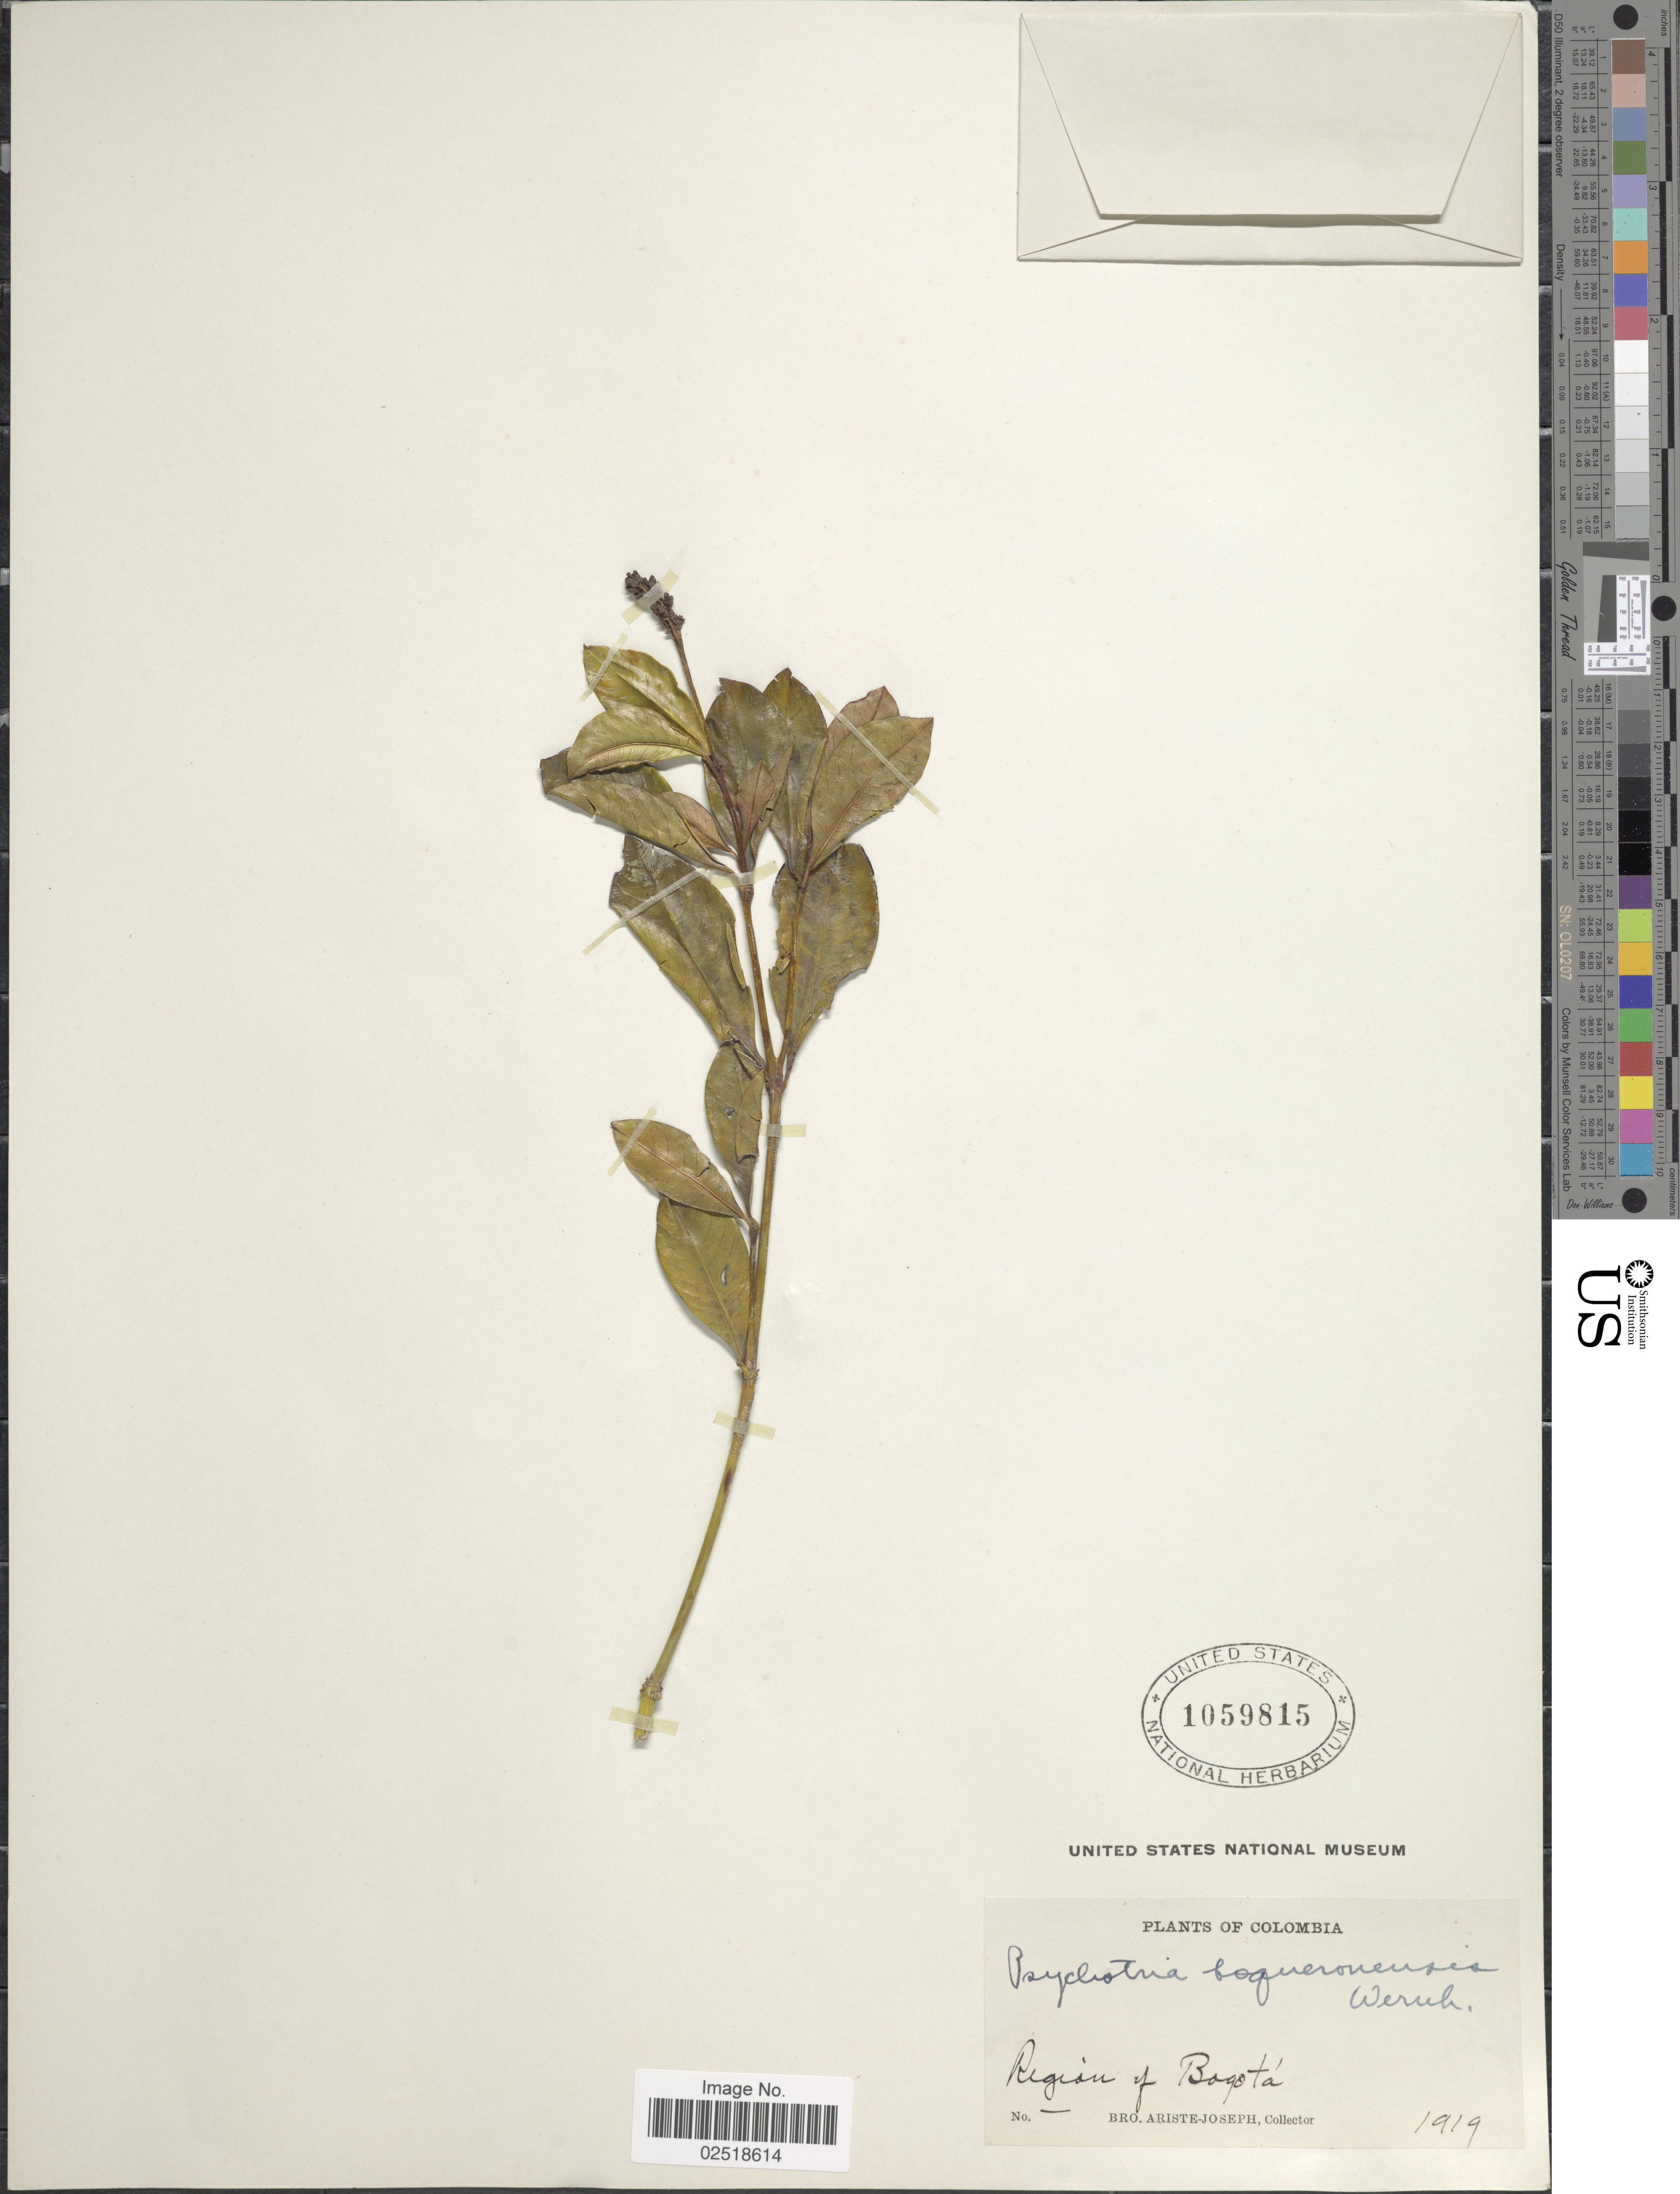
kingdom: Plantae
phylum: Tracheophyta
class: Magnoliopsida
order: Gentianales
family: Rubiaceae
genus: Psychotria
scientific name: Psychotria boqueronensis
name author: Wernham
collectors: Bro. Ariste-Joseph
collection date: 1919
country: Colombia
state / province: Bogota D.C.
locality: Region of Bogotá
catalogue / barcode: US 1059815